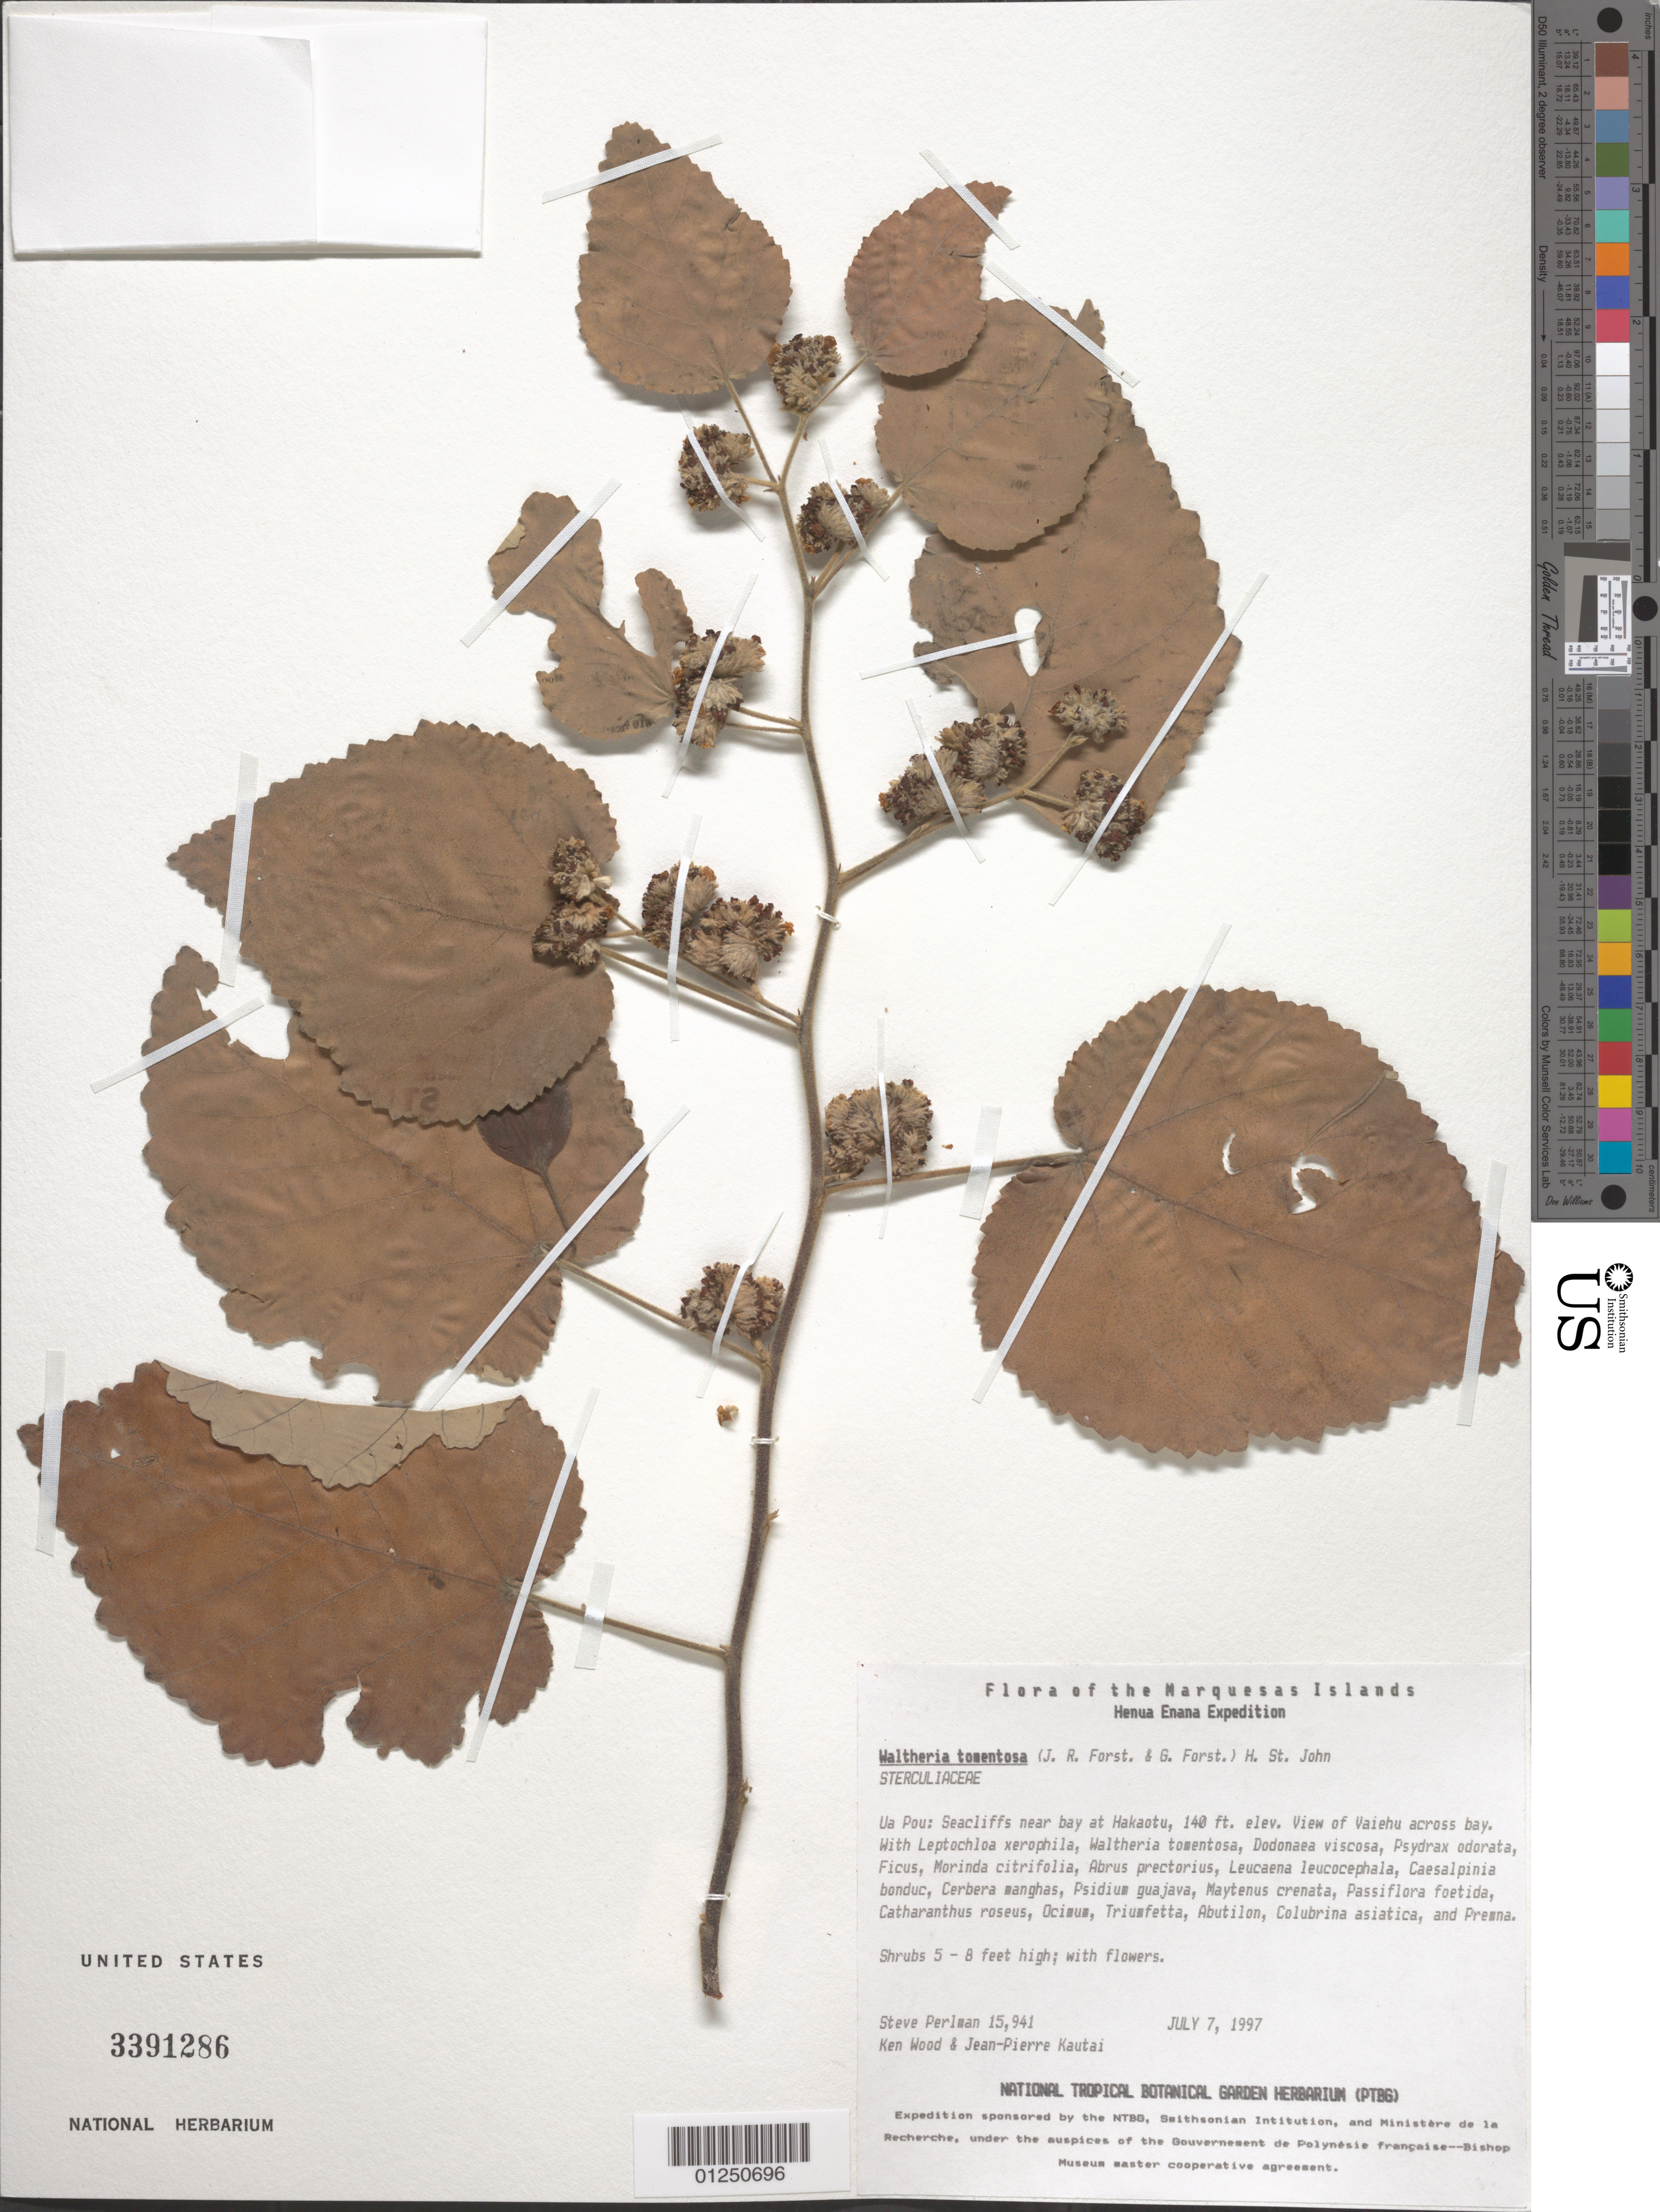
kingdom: Plantae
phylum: Tracheophyta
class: Magnoliopsida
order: Malvales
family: Malvaceae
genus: Waltheria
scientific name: Waltheria tomentosa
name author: (J.R. Forst. & G. Forst.) H. St. John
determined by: Florence, J.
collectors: S. P. Perlman, K. R. Wood & J. Kautai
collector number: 15941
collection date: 1997-07-07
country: French Polynesia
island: Ua Pou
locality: Near bay at Hakaotu, view of Vaiehu across bay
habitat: Seacliffs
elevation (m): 43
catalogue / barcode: US 3391286